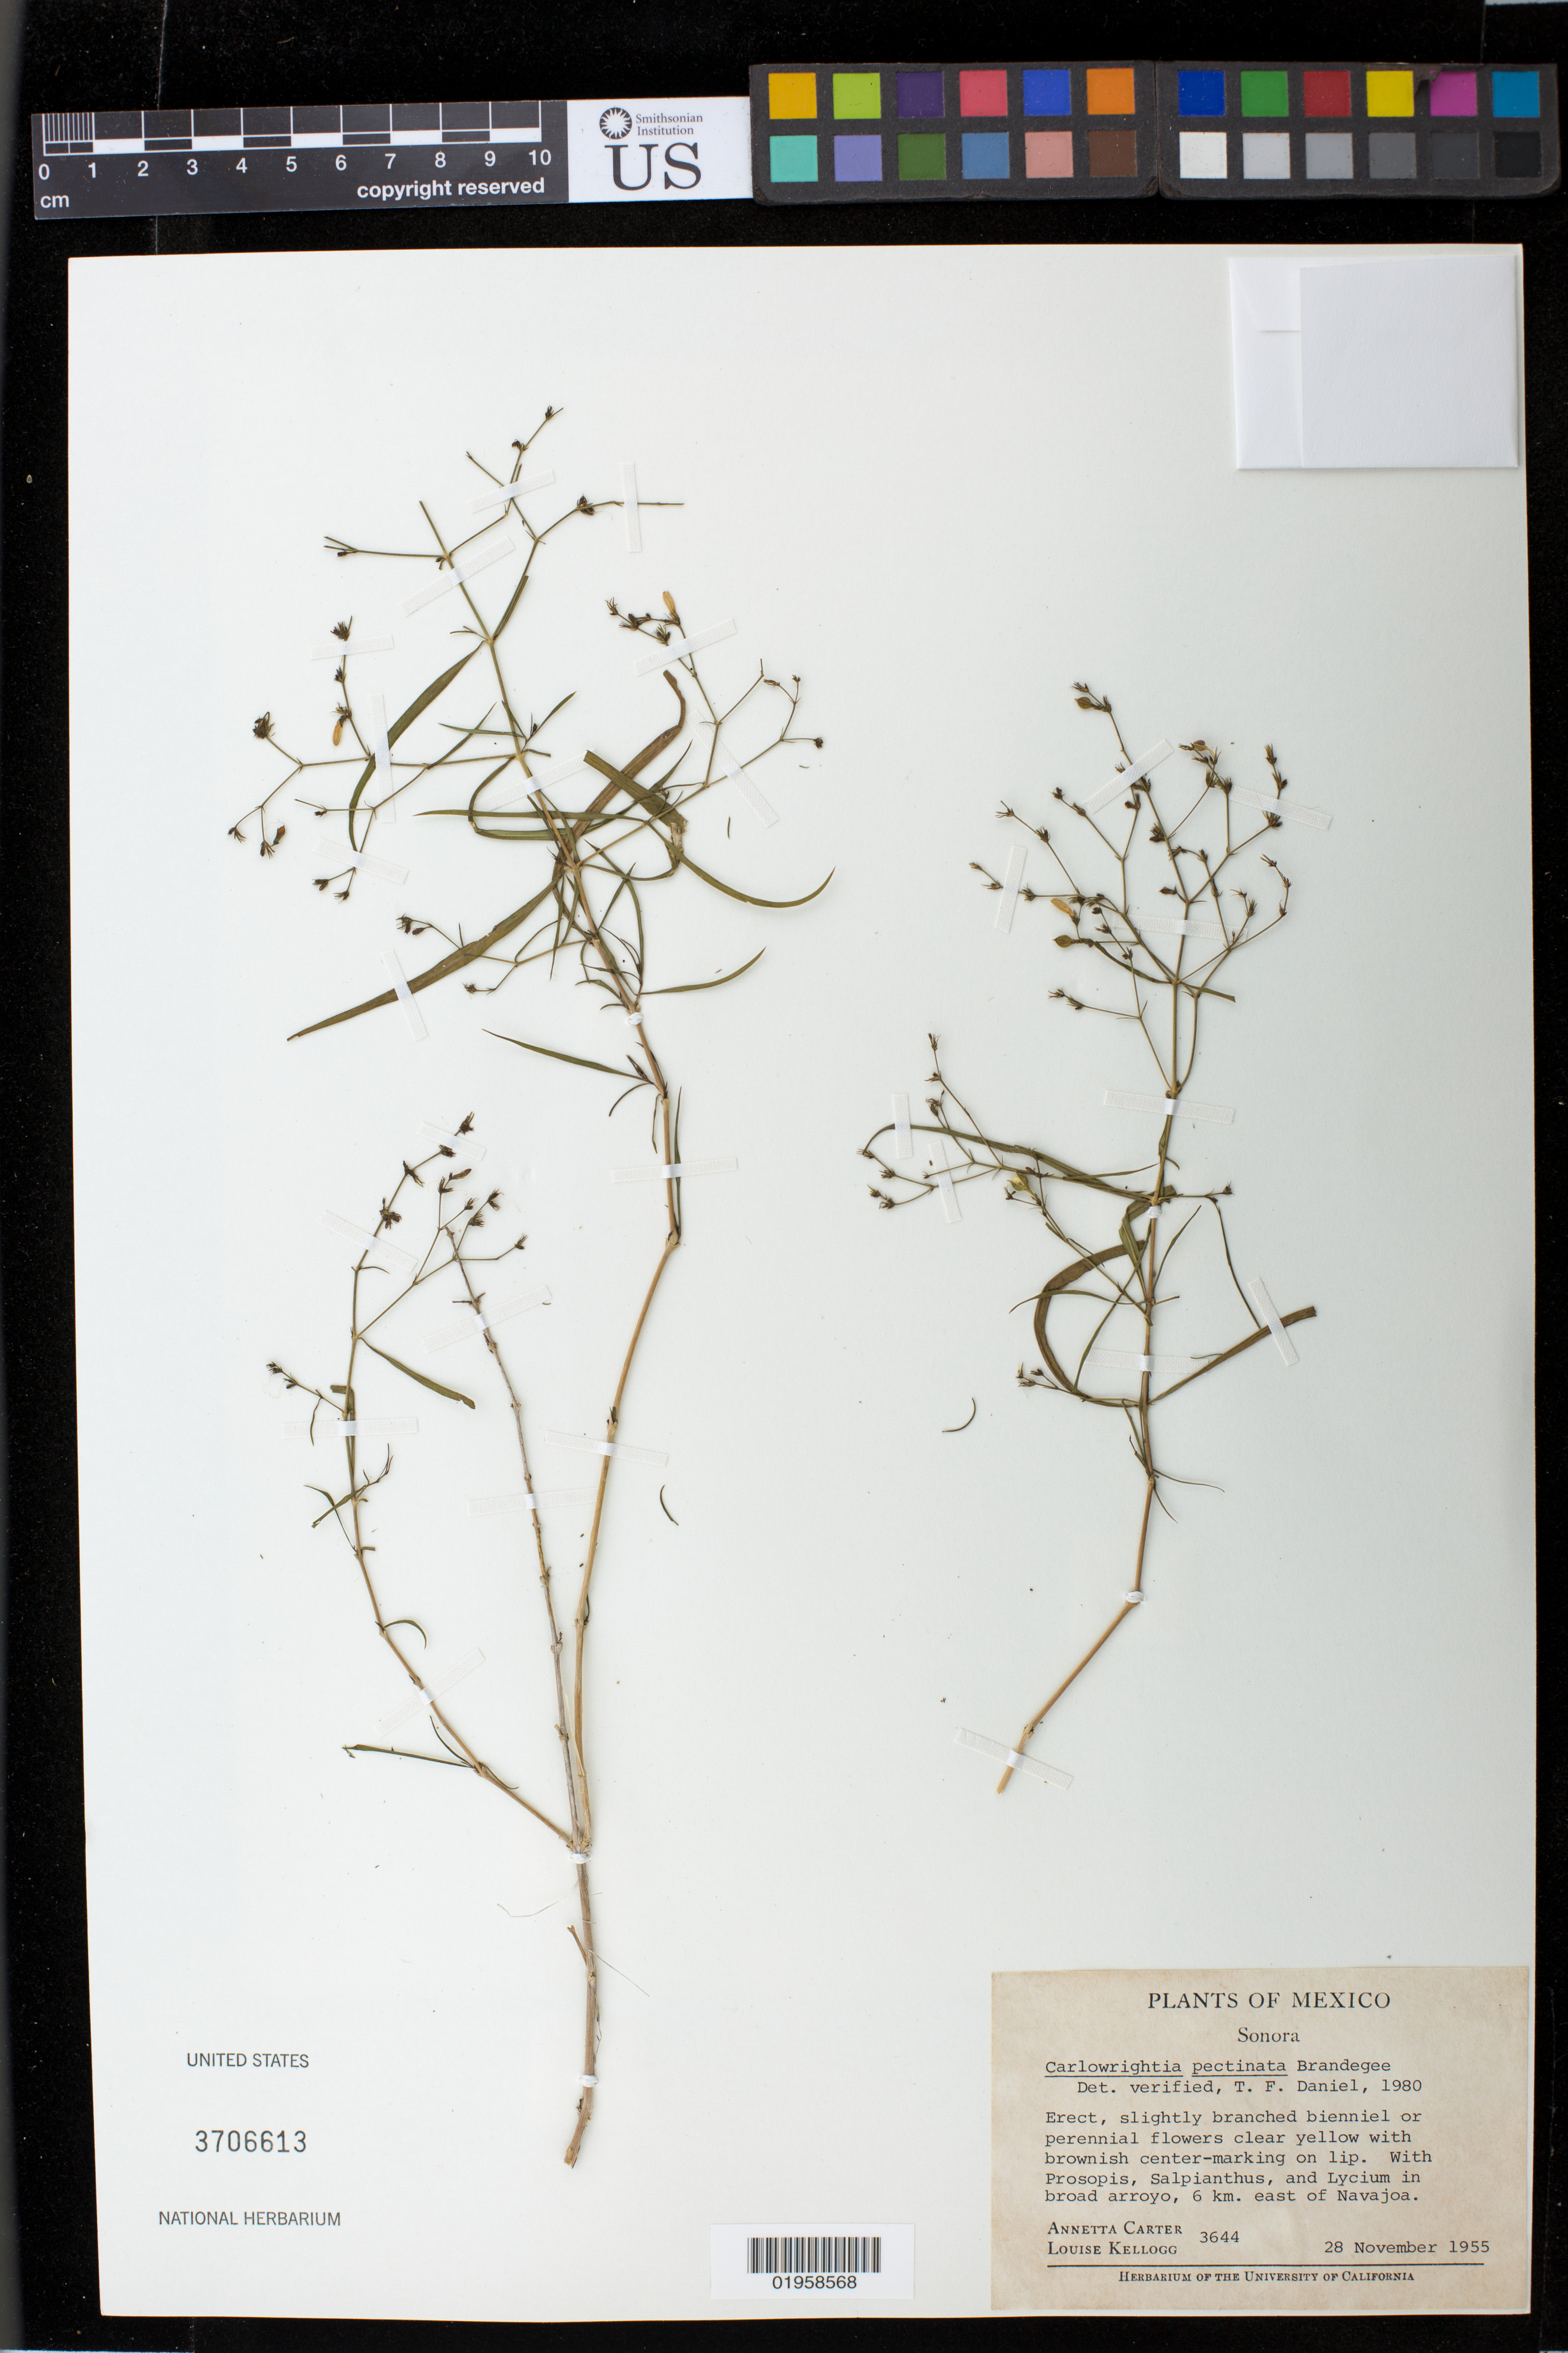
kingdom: Plantae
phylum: Tracheophyta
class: Magnoliopsida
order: Lamiales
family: Acanthaceae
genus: Carlowrightia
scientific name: Carlowrightia pectinata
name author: Brandegee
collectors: A. Carter & L. Kellogg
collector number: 3644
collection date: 1955-11-28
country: Mexico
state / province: Sonora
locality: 6 km. east of Navajoa.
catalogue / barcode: US 3706613